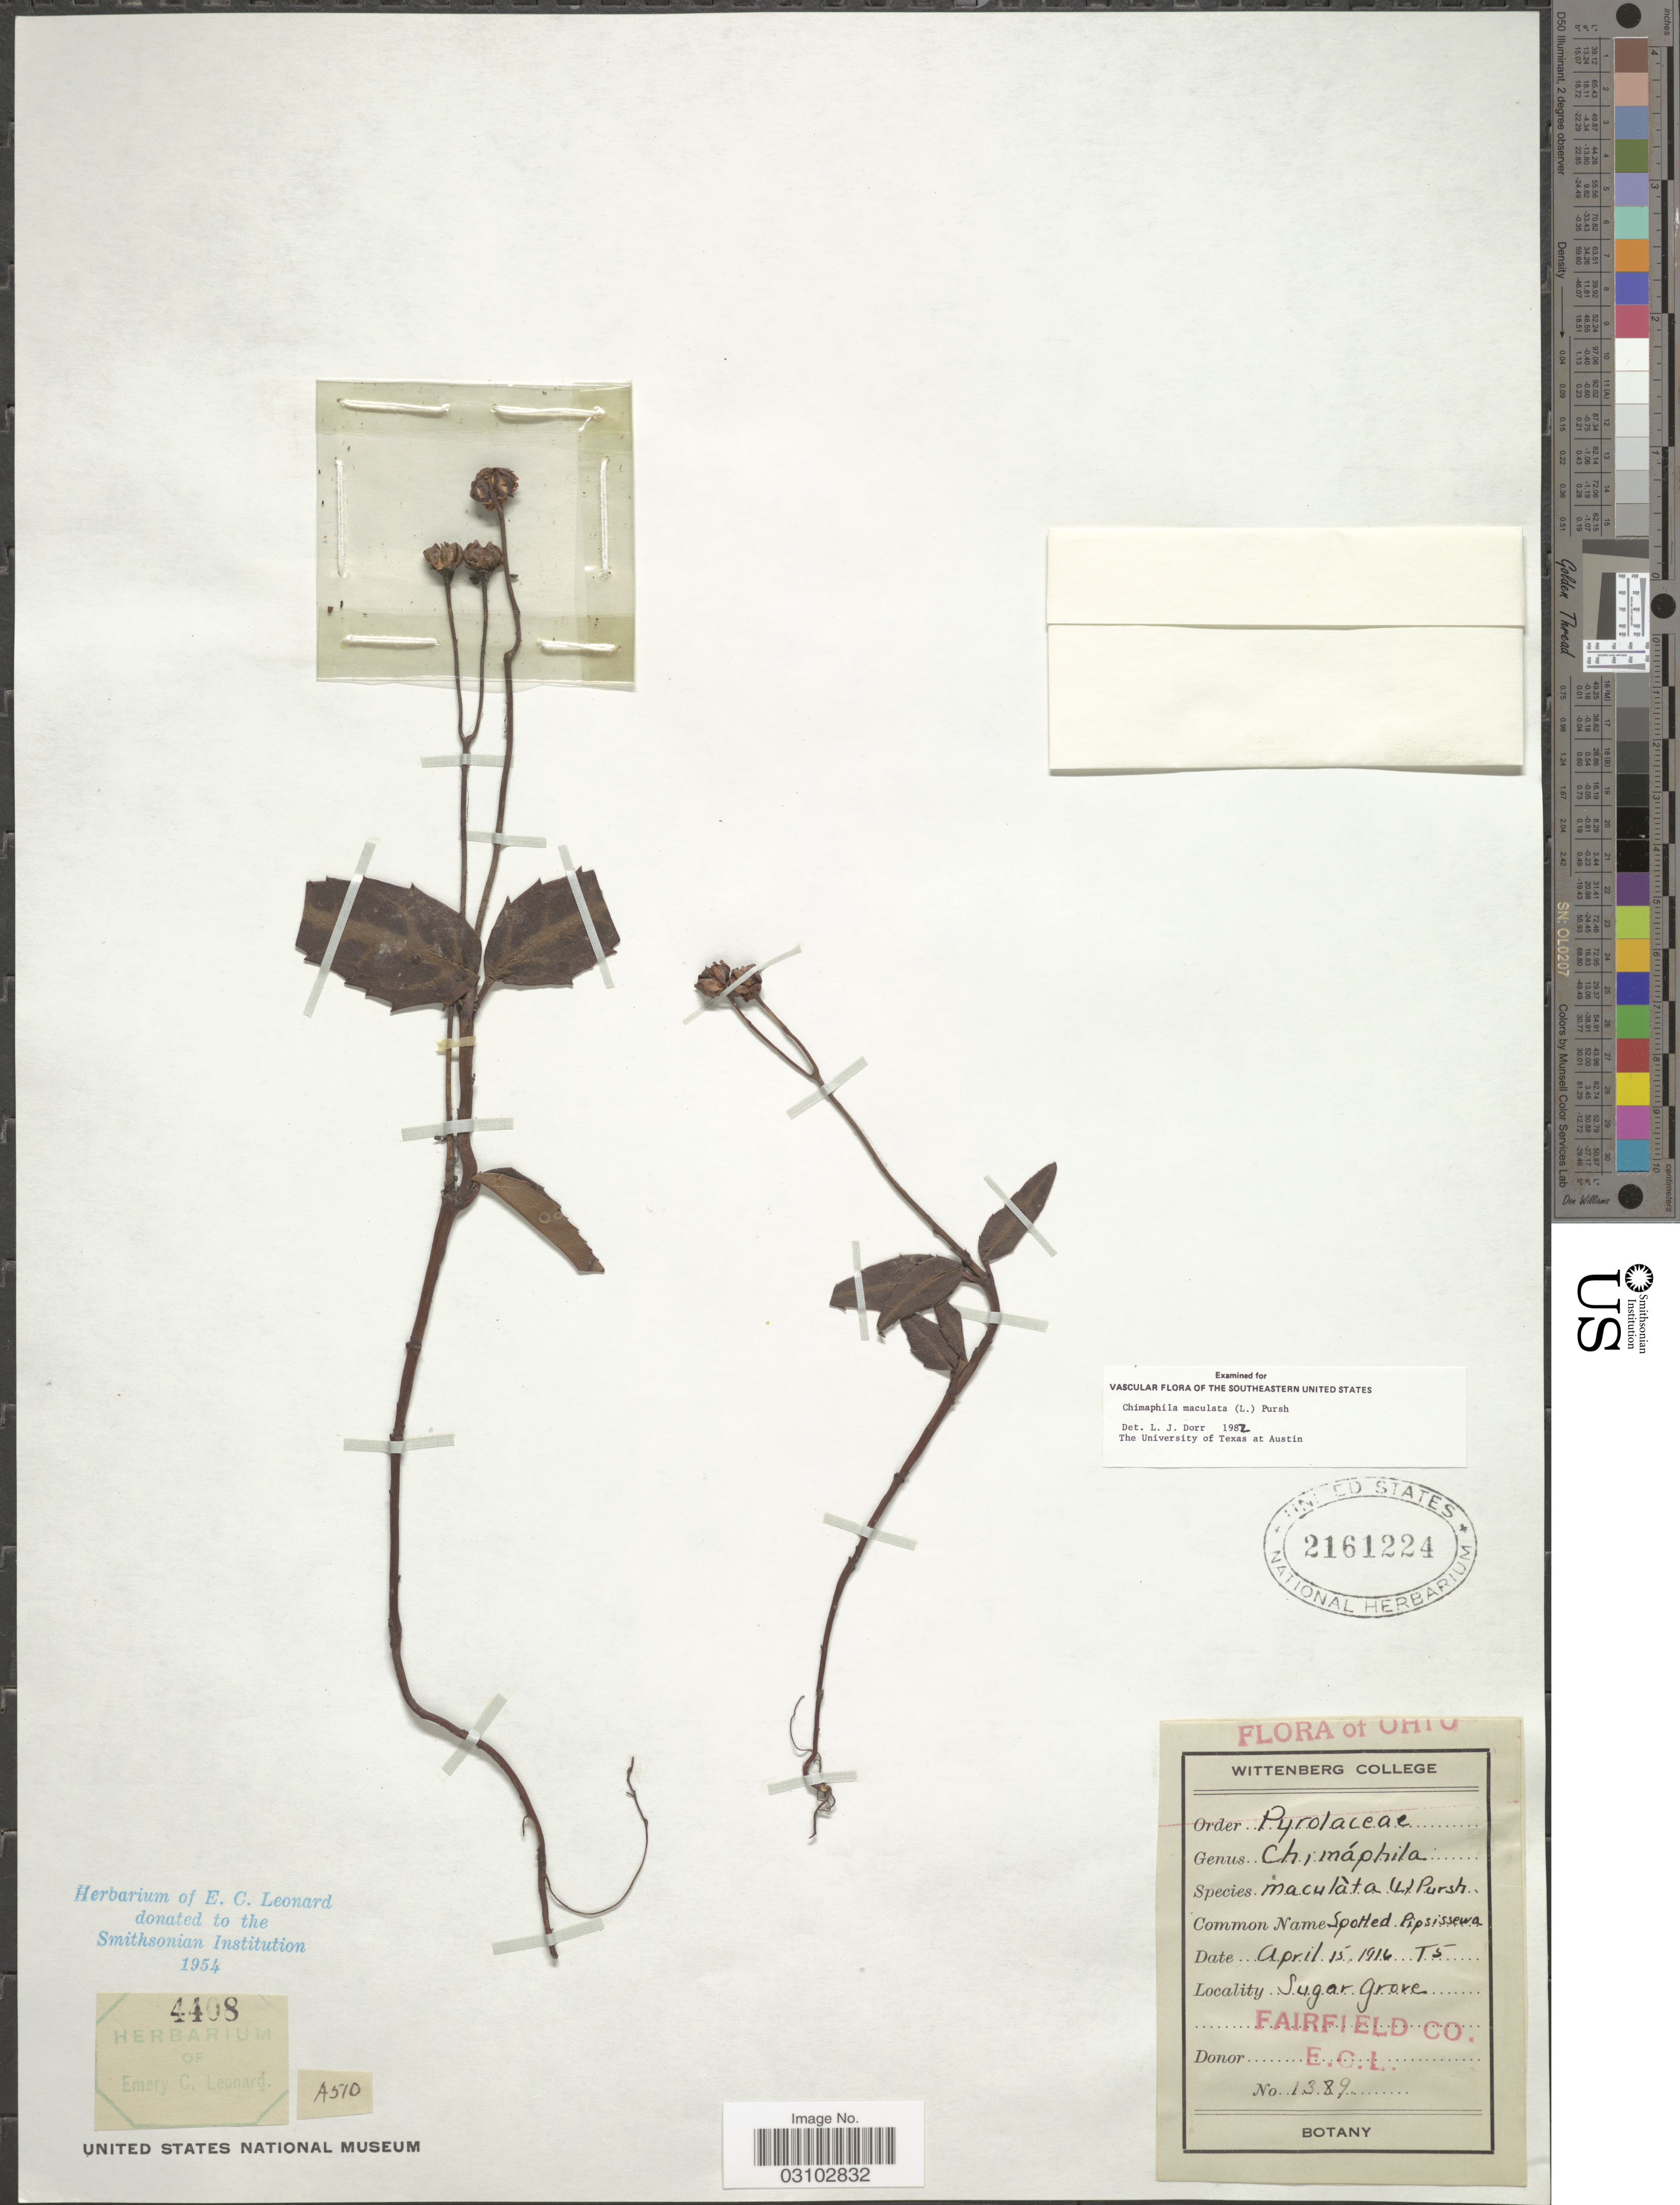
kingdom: Plantae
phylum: Tracheophyta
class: Magnoliopsida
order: Ericales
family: Ericaceae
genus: Chimaphila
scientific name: Chimaphila maculata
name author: (L.) Pursh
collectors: E. C. Leonard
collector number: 1389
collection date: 1916-04-15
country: United States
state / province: Ohio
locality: Sugar Grove, Fairfiel Co. T5 [unsure placement].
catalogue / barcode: US 2161224